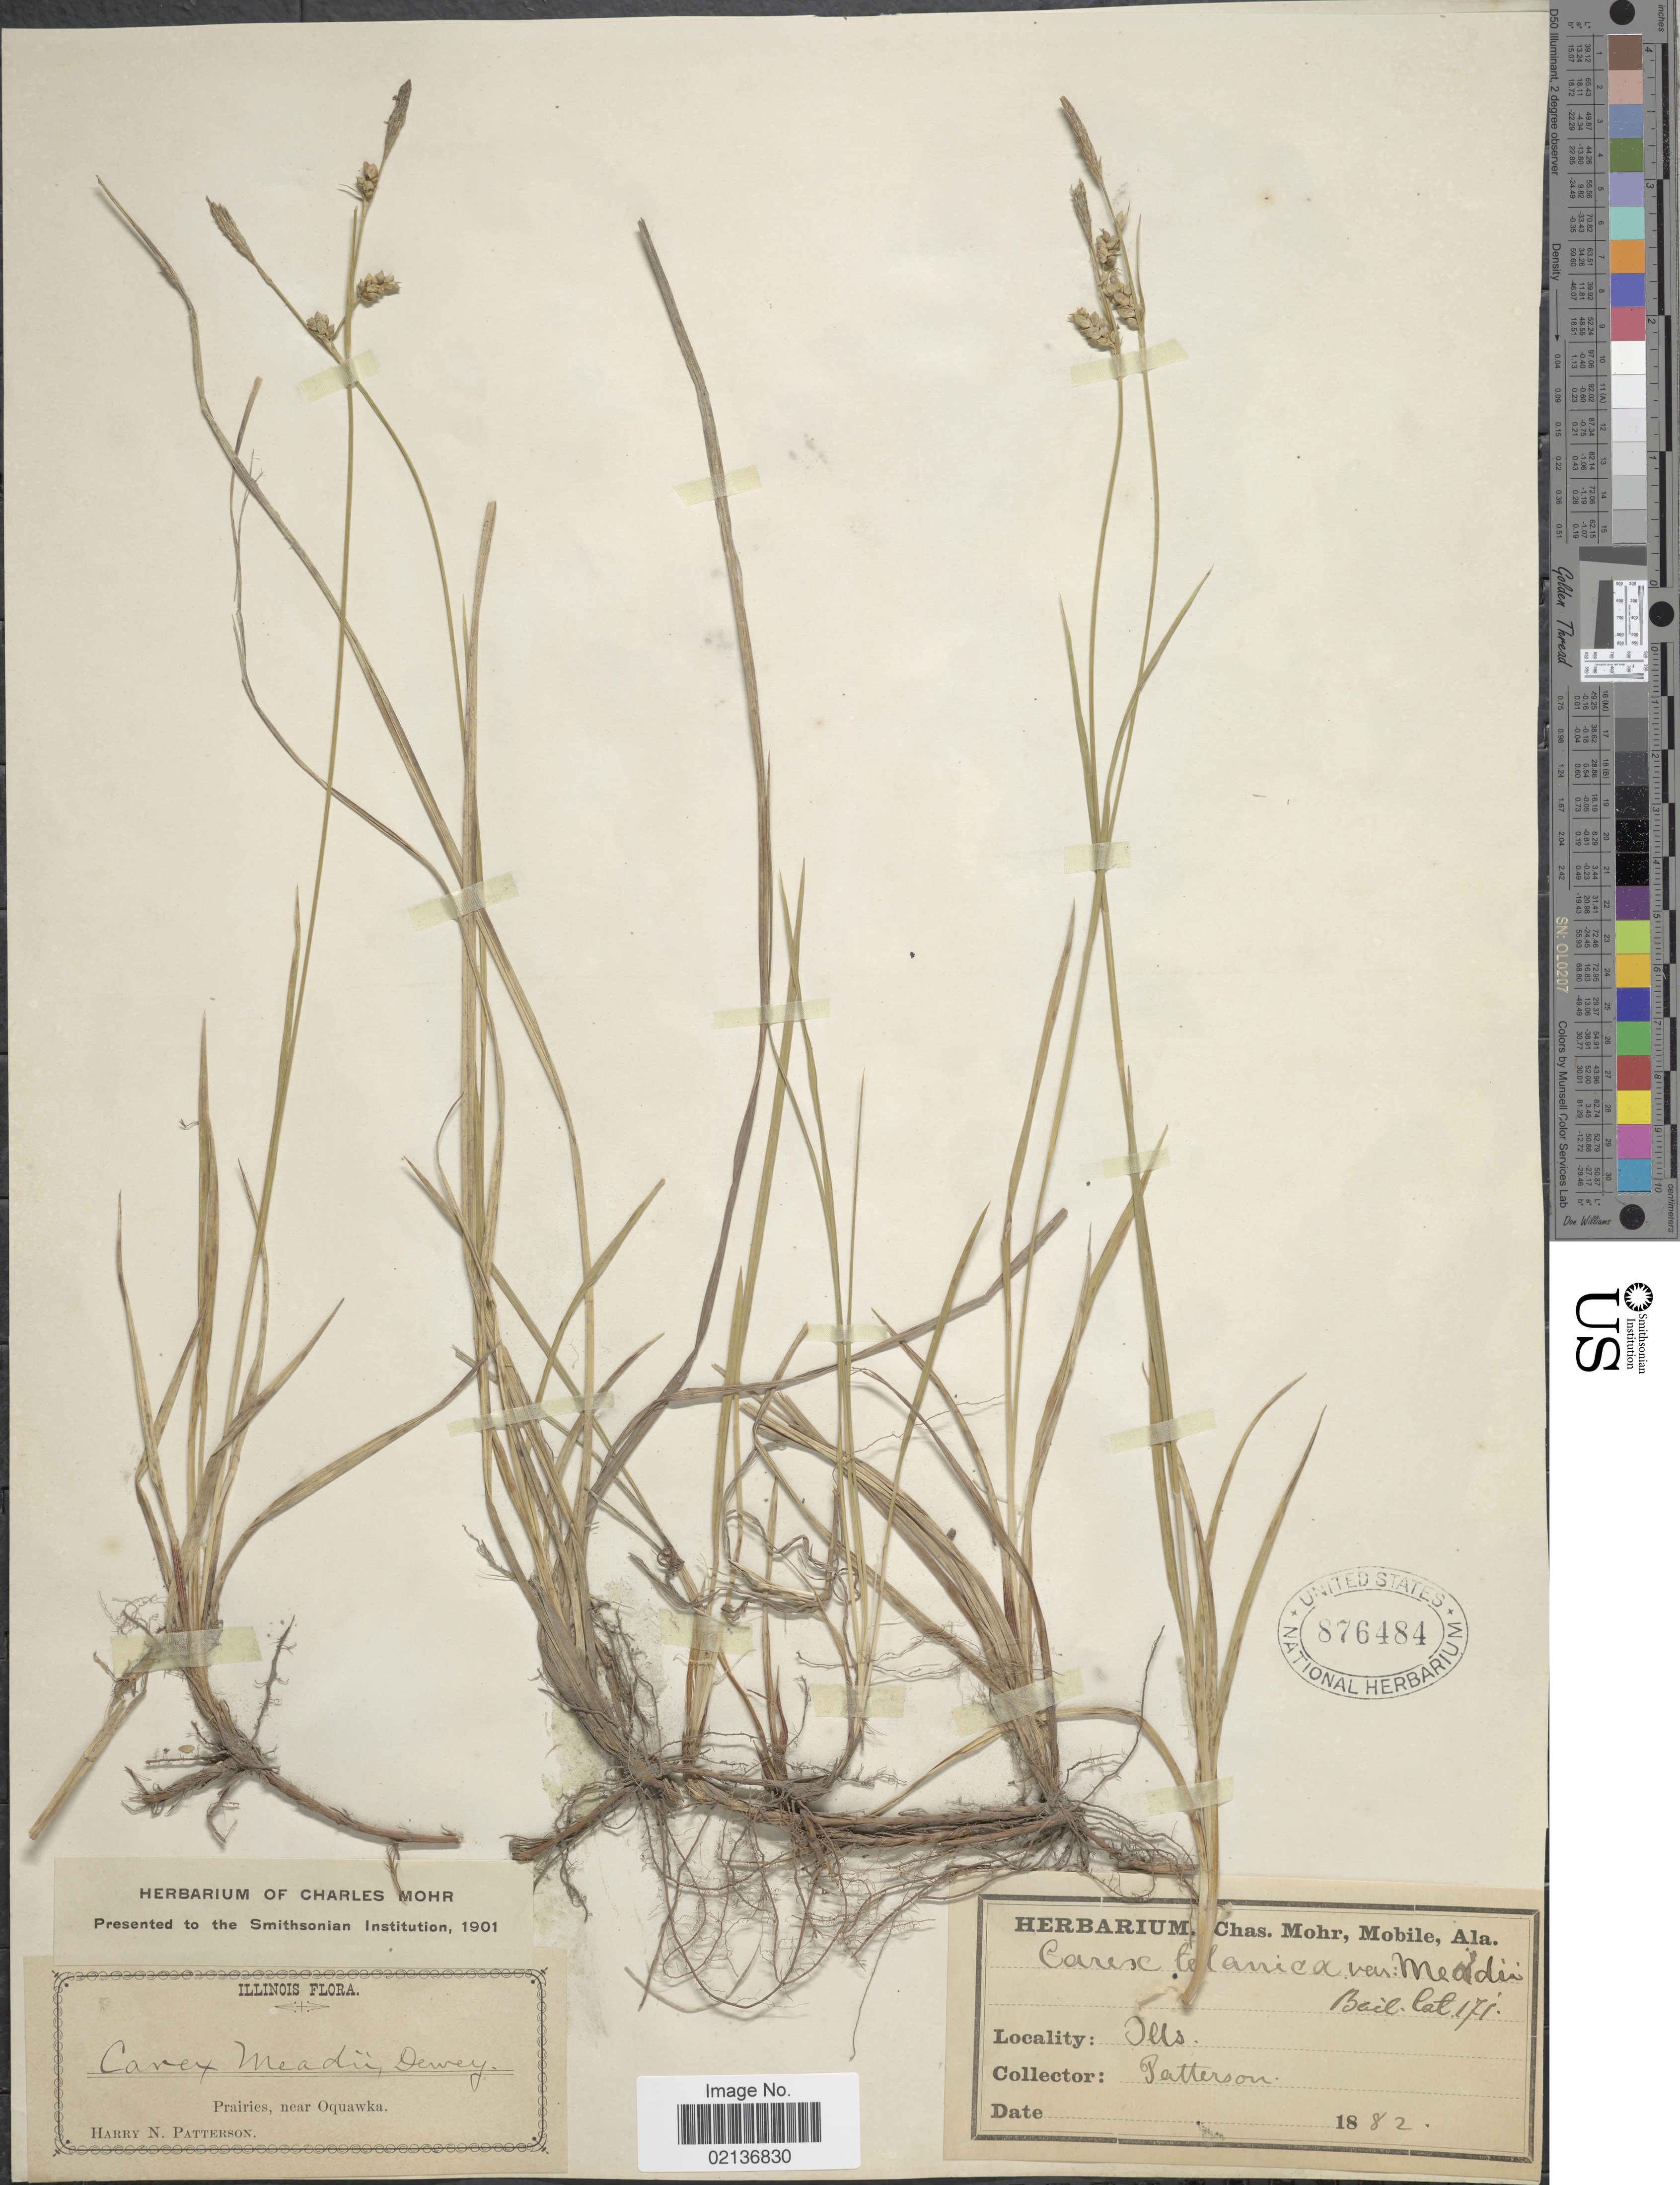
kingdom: Plantae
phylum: Tracheophyta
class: Liliopsida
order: Poales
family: Cyperaceae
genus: Carex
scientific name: Carex tetanica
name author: Schkuhr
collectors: H. N. Patterson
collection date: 1882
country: United States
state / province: Illinois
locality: Prairies, near Oquawka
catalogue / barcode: US 876484